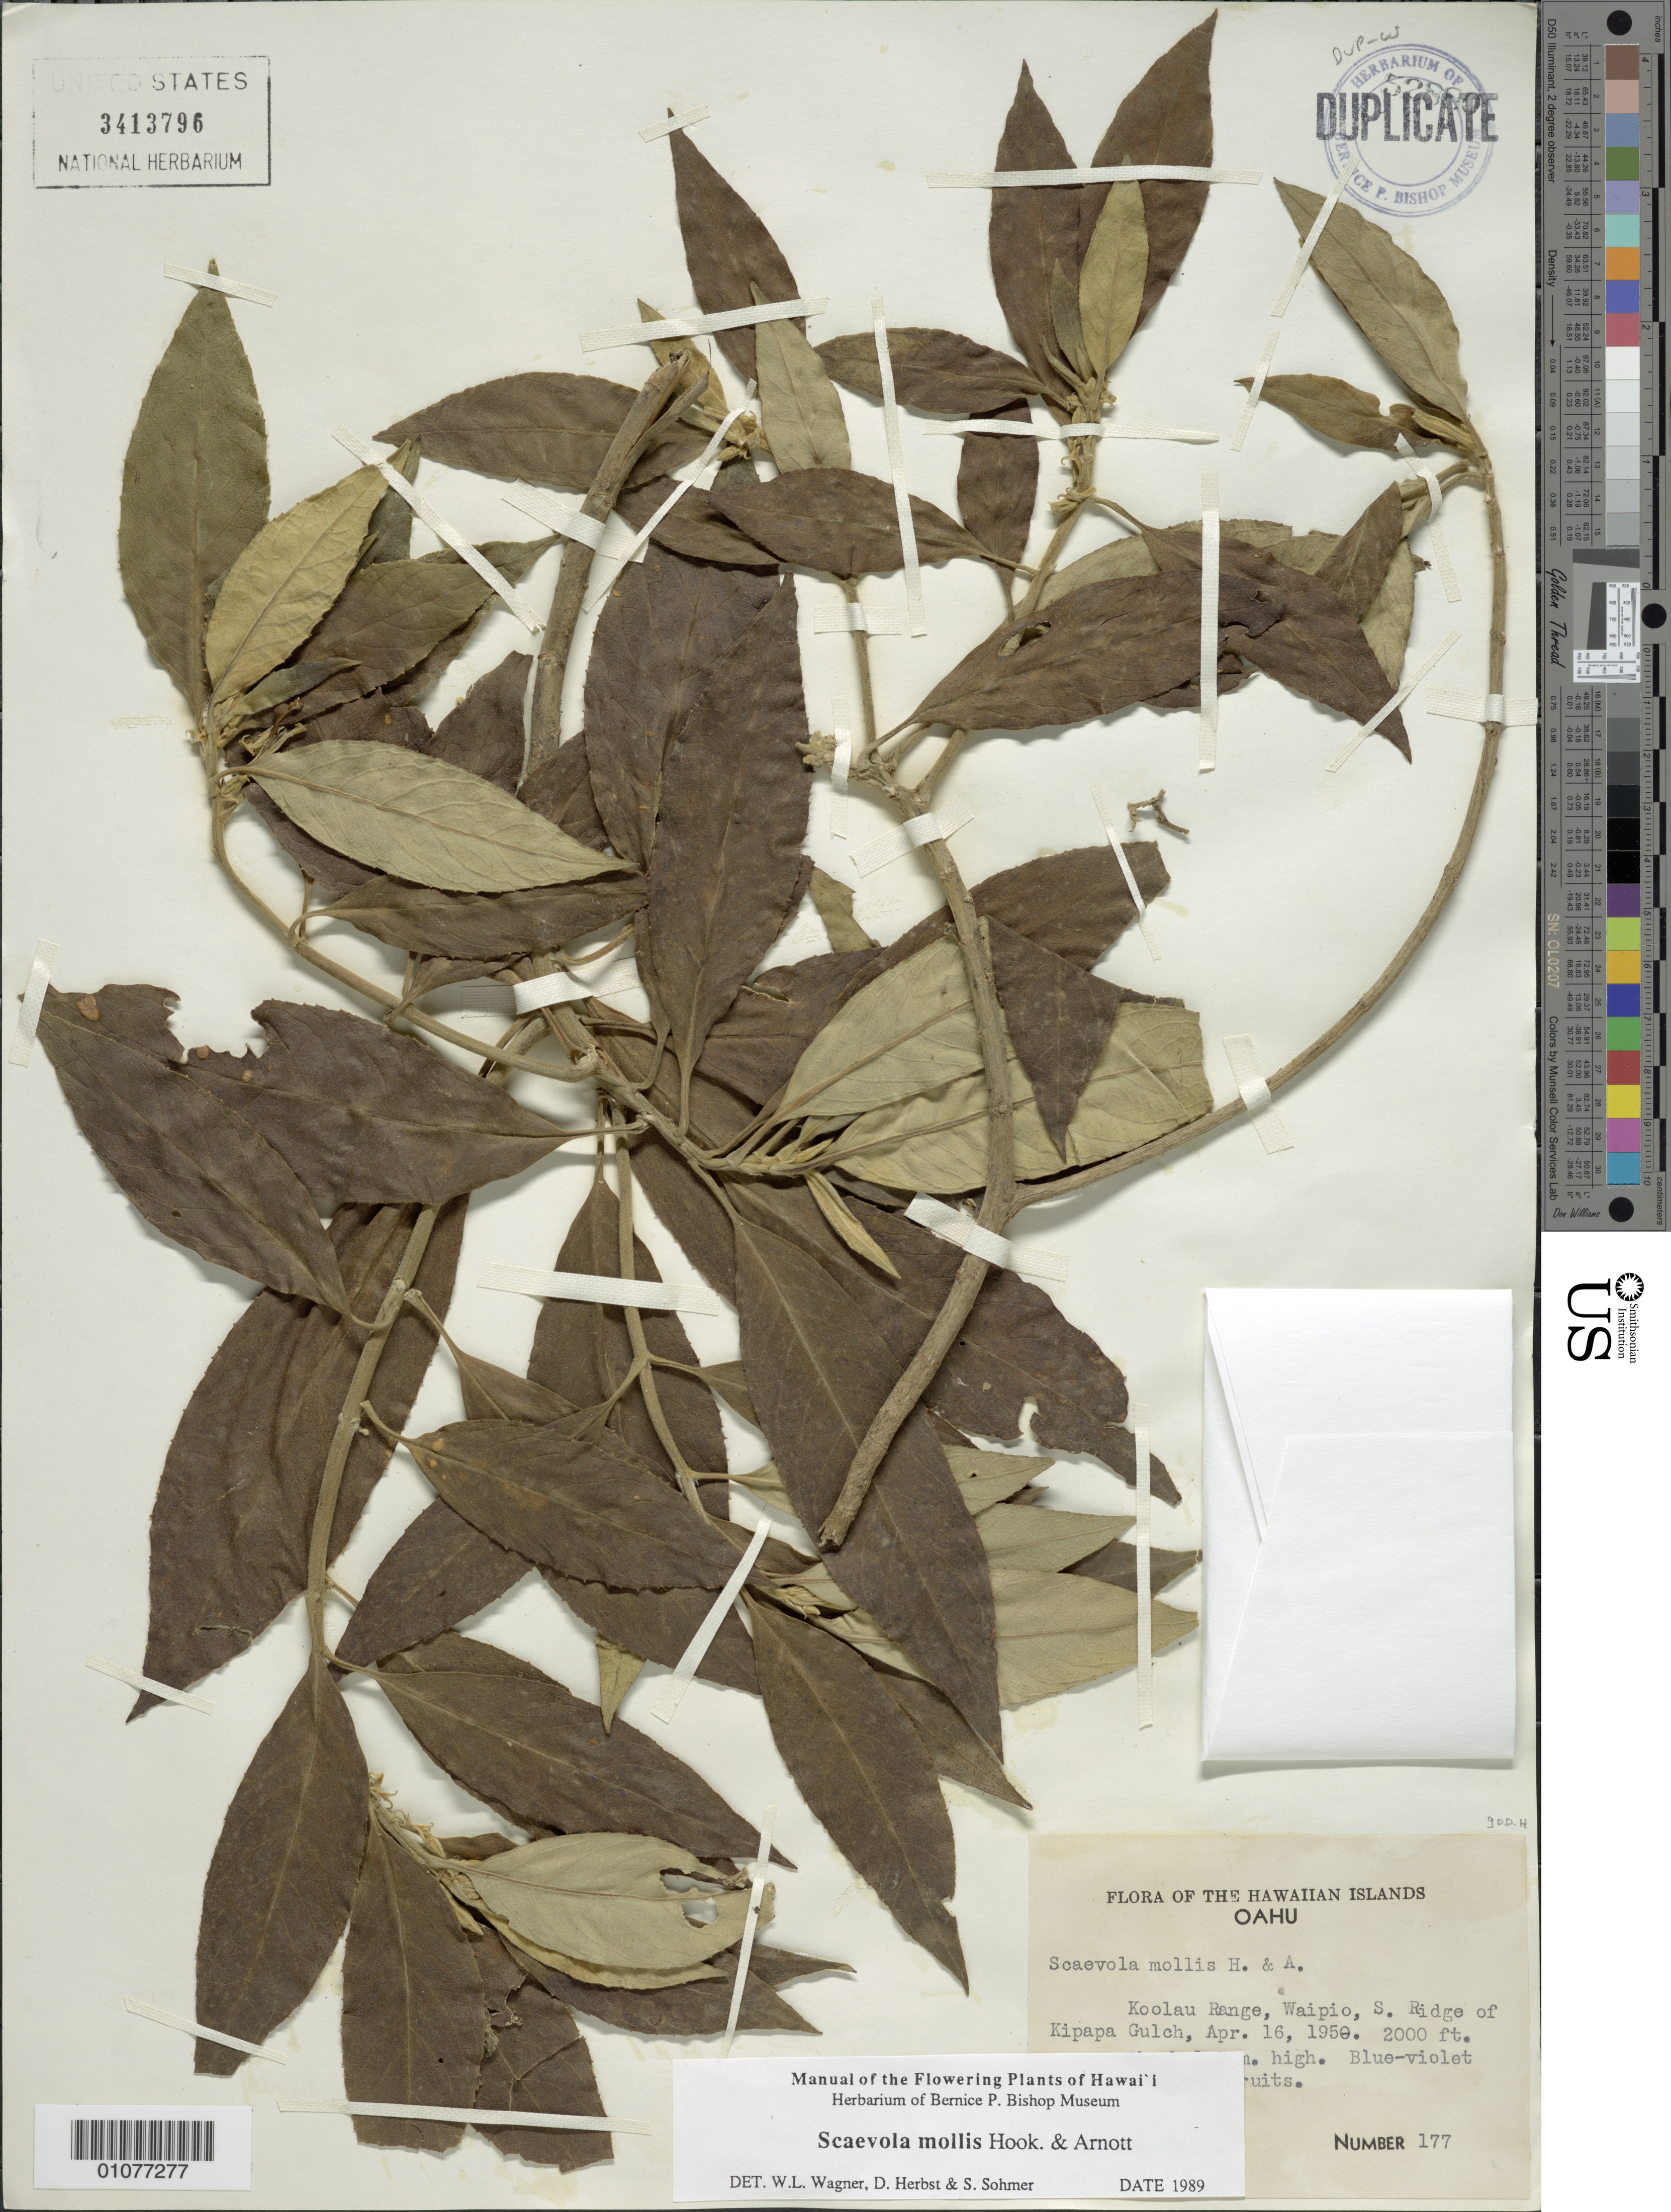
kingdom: Plantae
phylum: Tracheophyta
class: Magnoliopsida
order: Asterales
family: Goodeniaceae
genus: Scaevola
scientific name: Scaevola mollis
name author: Hook. & Arn.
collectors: A. Chock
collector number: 177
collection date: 1950-04-16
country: United States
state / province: Hawaii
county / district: Honolulu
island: Oahu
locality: Koolau Range, Waipio, S ridge of Kipapa gulch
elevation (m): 610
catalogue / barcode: US 3413796